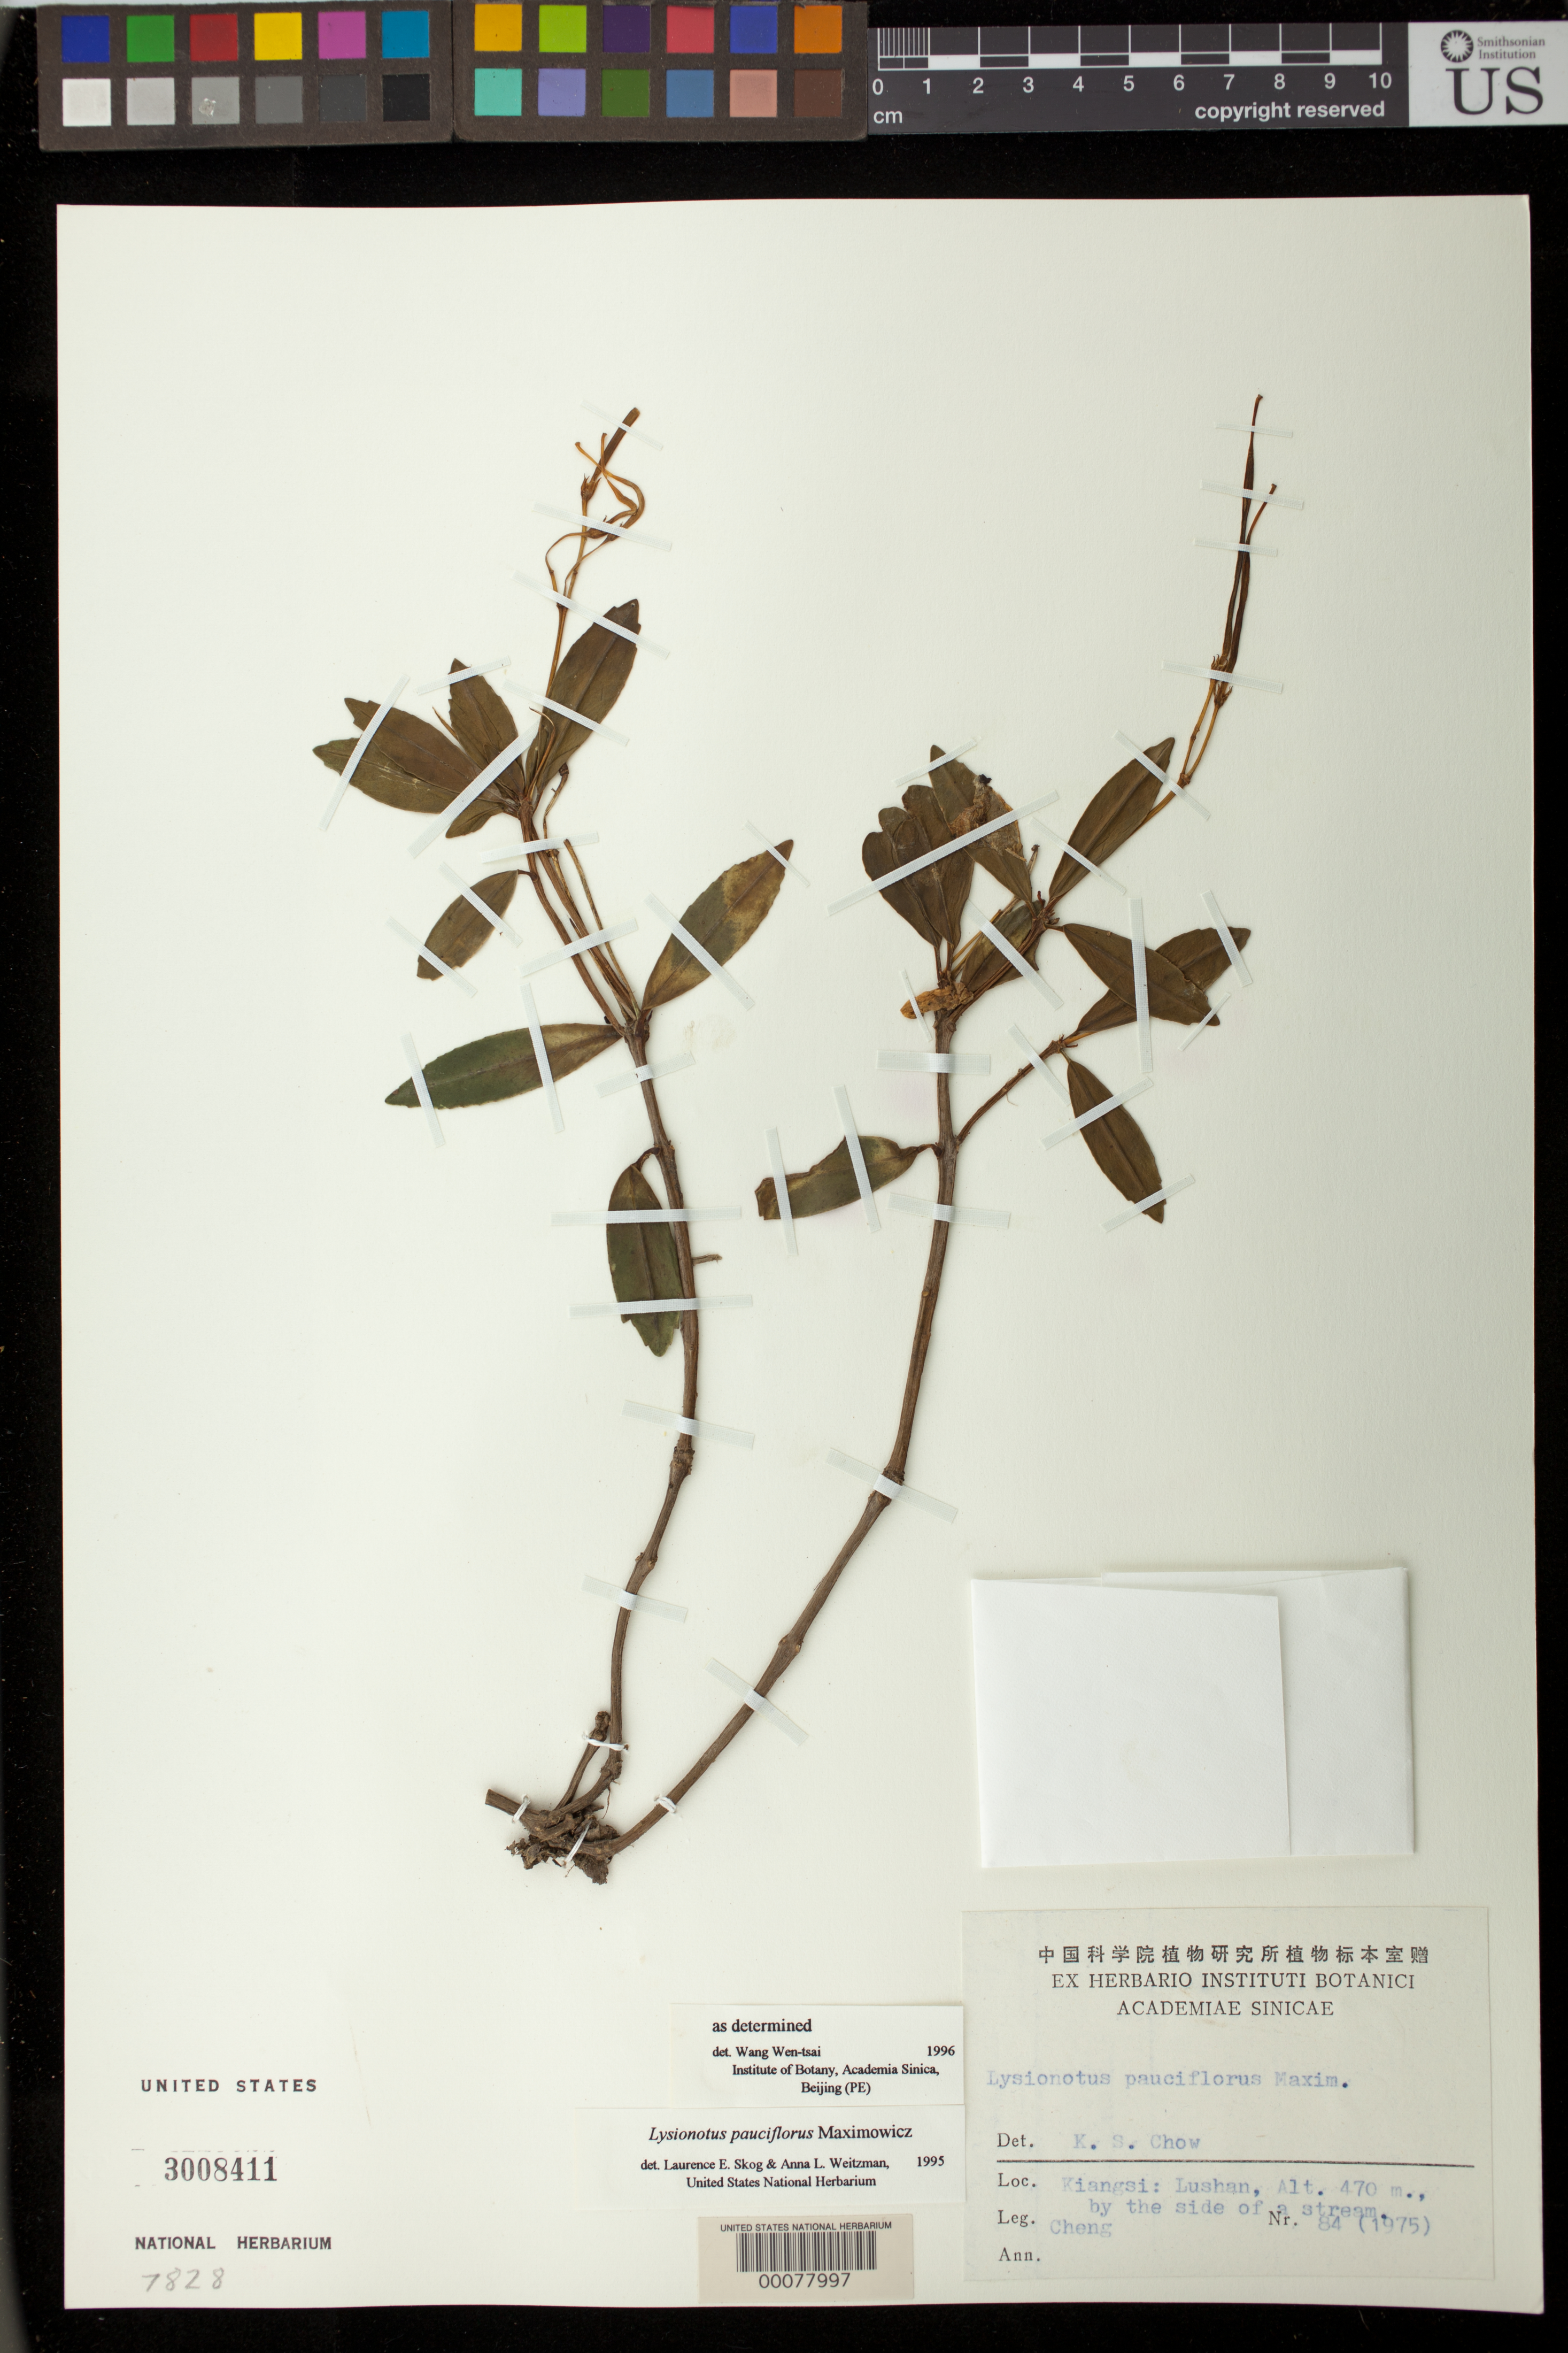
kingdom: Plantae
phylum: Tracheophyta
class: Magnoliopsida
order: Lamiales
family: Gesneriaceae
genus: Lysionotus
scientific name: Lysionotus pauciflorus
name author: Maxim.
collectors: Cheng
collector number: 84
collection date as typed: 1975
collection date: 1975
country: China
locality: Kiangsi, lushan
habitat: By the side of a stream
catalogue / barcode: US 3008411